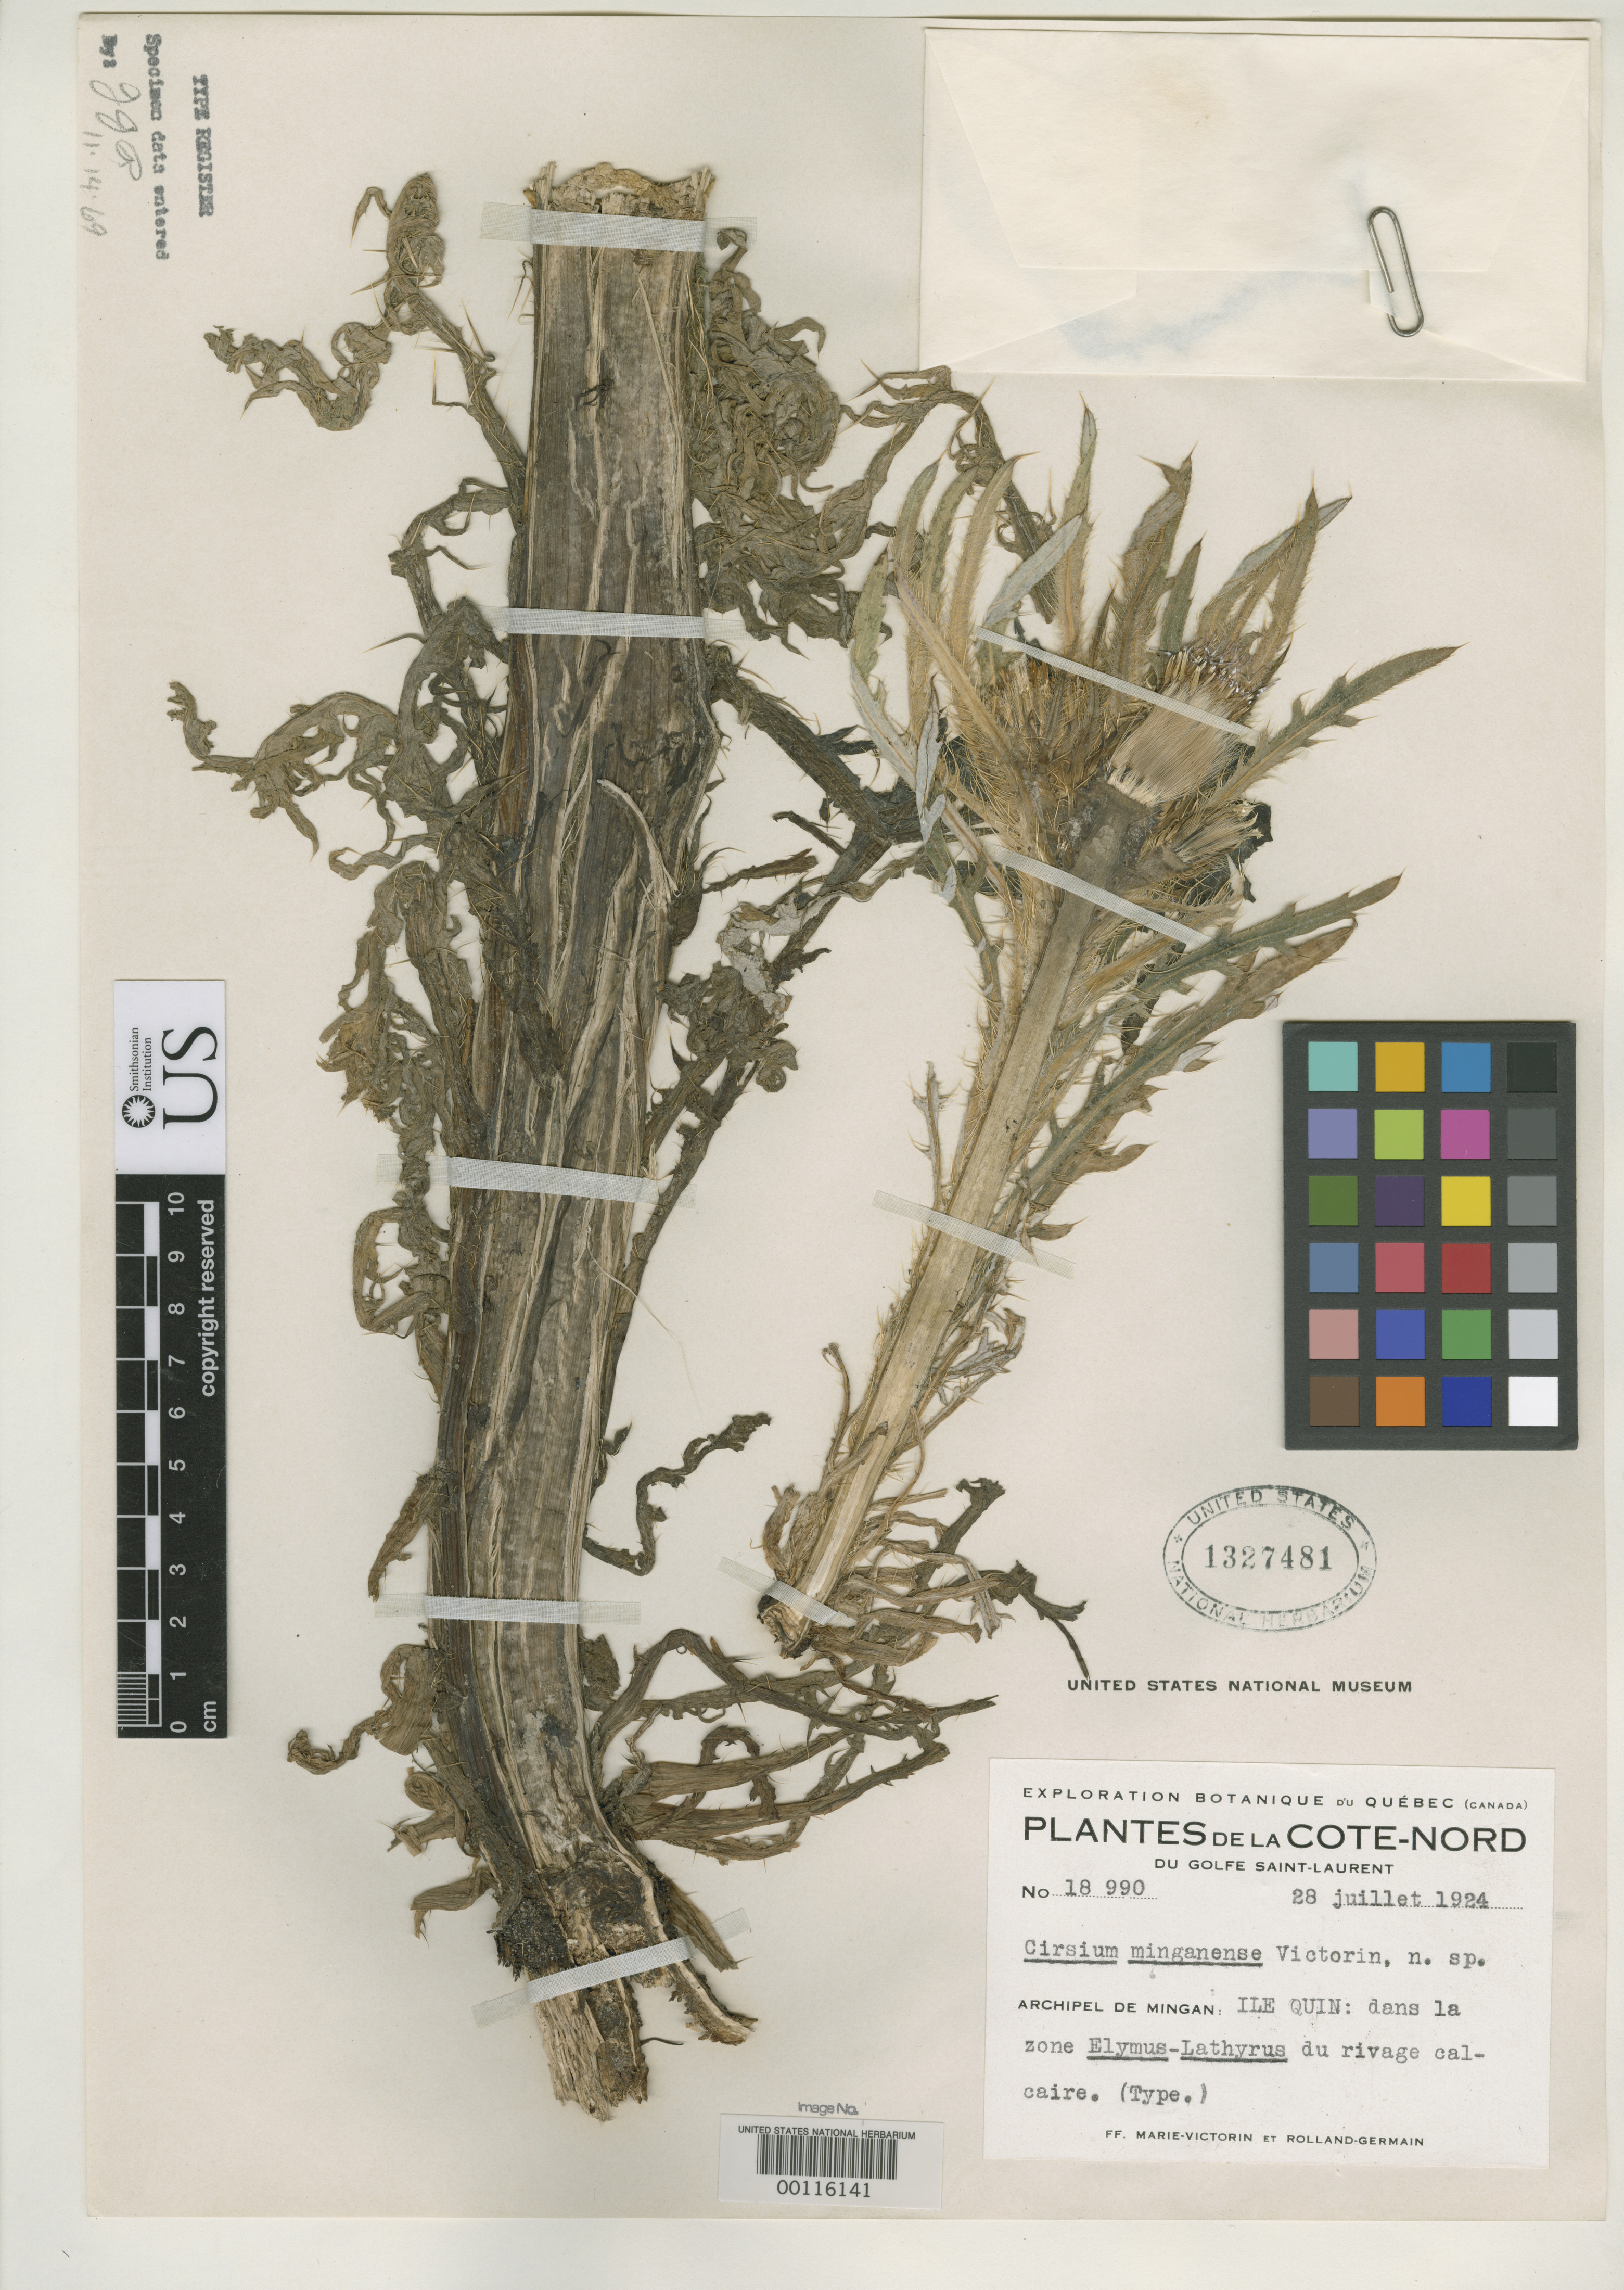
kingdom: Plantae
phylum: Tracheophyta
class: Magnoliopsida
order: Asterales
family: Asteraceae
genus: Cirsium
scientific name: Cirsium minganense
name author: Vict.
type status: Type Collection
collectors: Fr. Marie-Victorin & Rolland-Germain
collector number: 18990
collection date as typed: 28 Jul 1924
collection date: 1924-07-28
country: Canada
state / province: Quebec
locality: Gulf of St. Lawrence, Archipel de Mingan, Ile Quin, dans La Zone.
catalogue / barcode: US 1327481